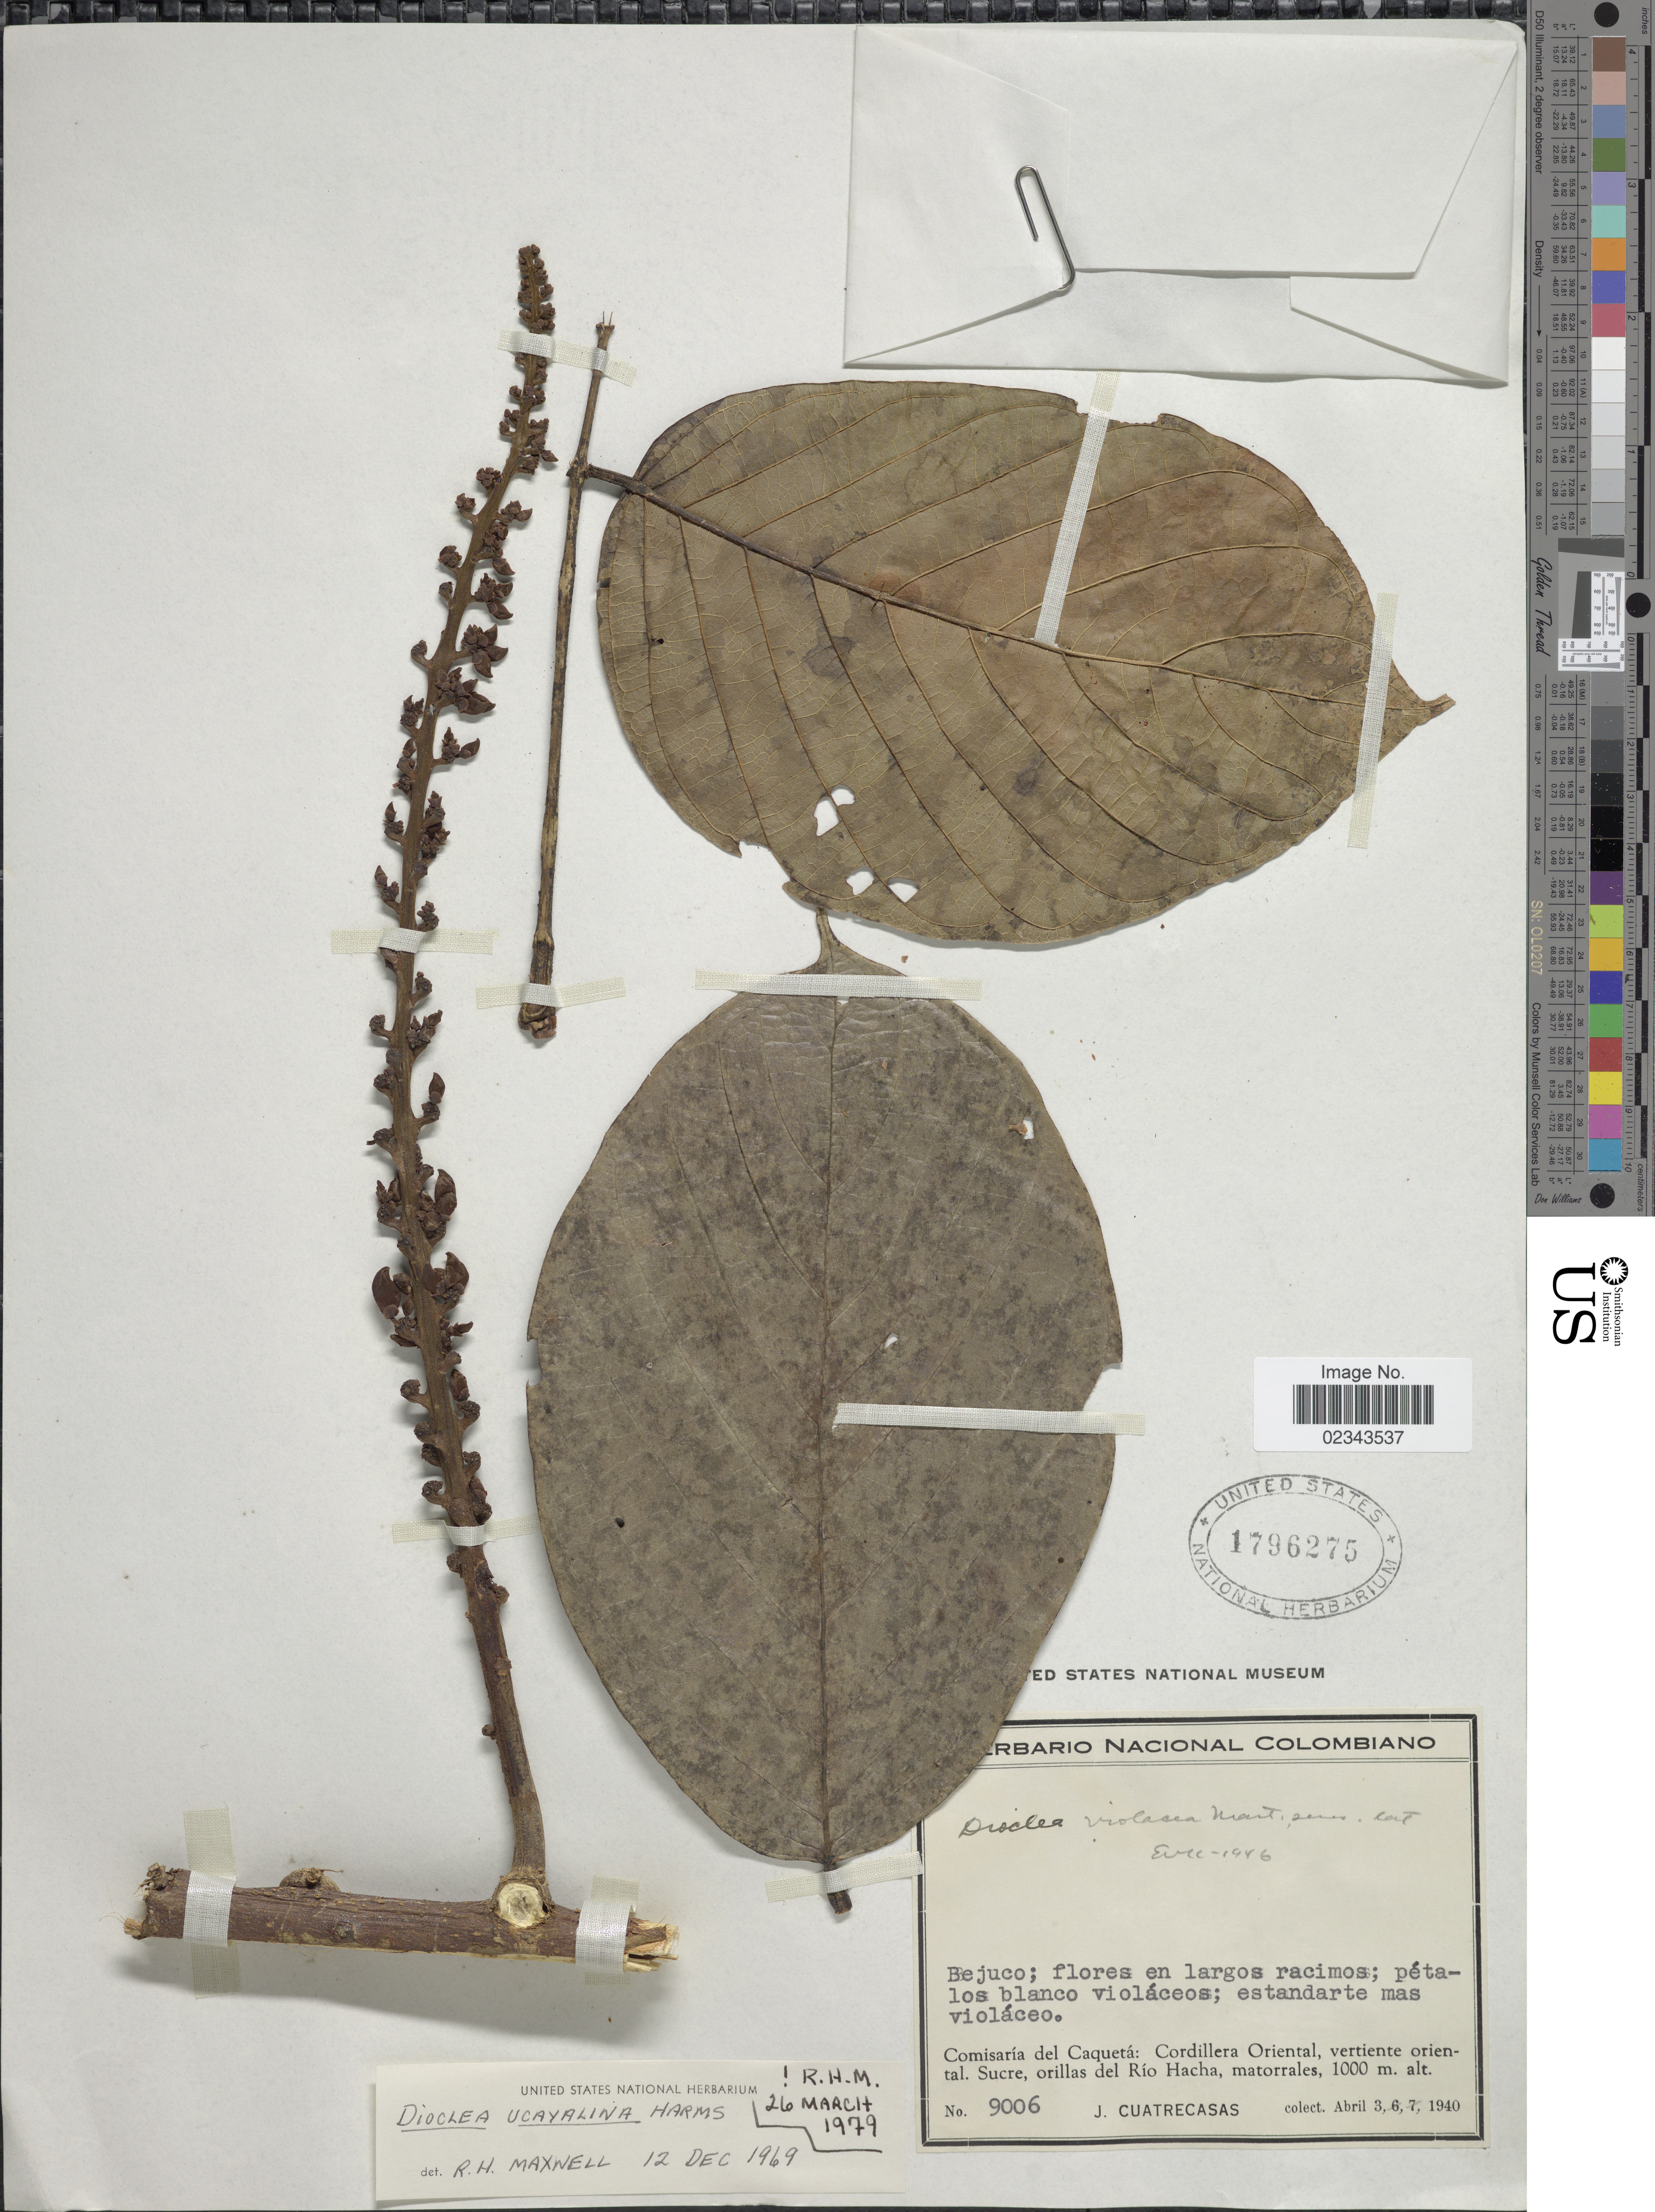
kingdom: Plantae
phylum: Tracheophyta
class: Magnoliopsida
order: Fabales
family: Fabaceae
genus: Macropsychanthus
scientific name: Macropsychanthus ucayalinus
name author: (Harms) L.P. Queiroz & Snak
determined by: Strong, Mark T., (BOT), Smithsonian Institution - National Museum of Natural History (UNITED STATES)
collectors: J. Cuatrecasas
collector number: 9006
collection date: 1940-04-03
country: Colombia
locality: Comisaria del Caqueta: Cordillera Oriental, vertiente oriental, Sucre, orillas del Rio Hacha, matorrales.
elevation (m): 1000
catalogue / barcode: US 1796275